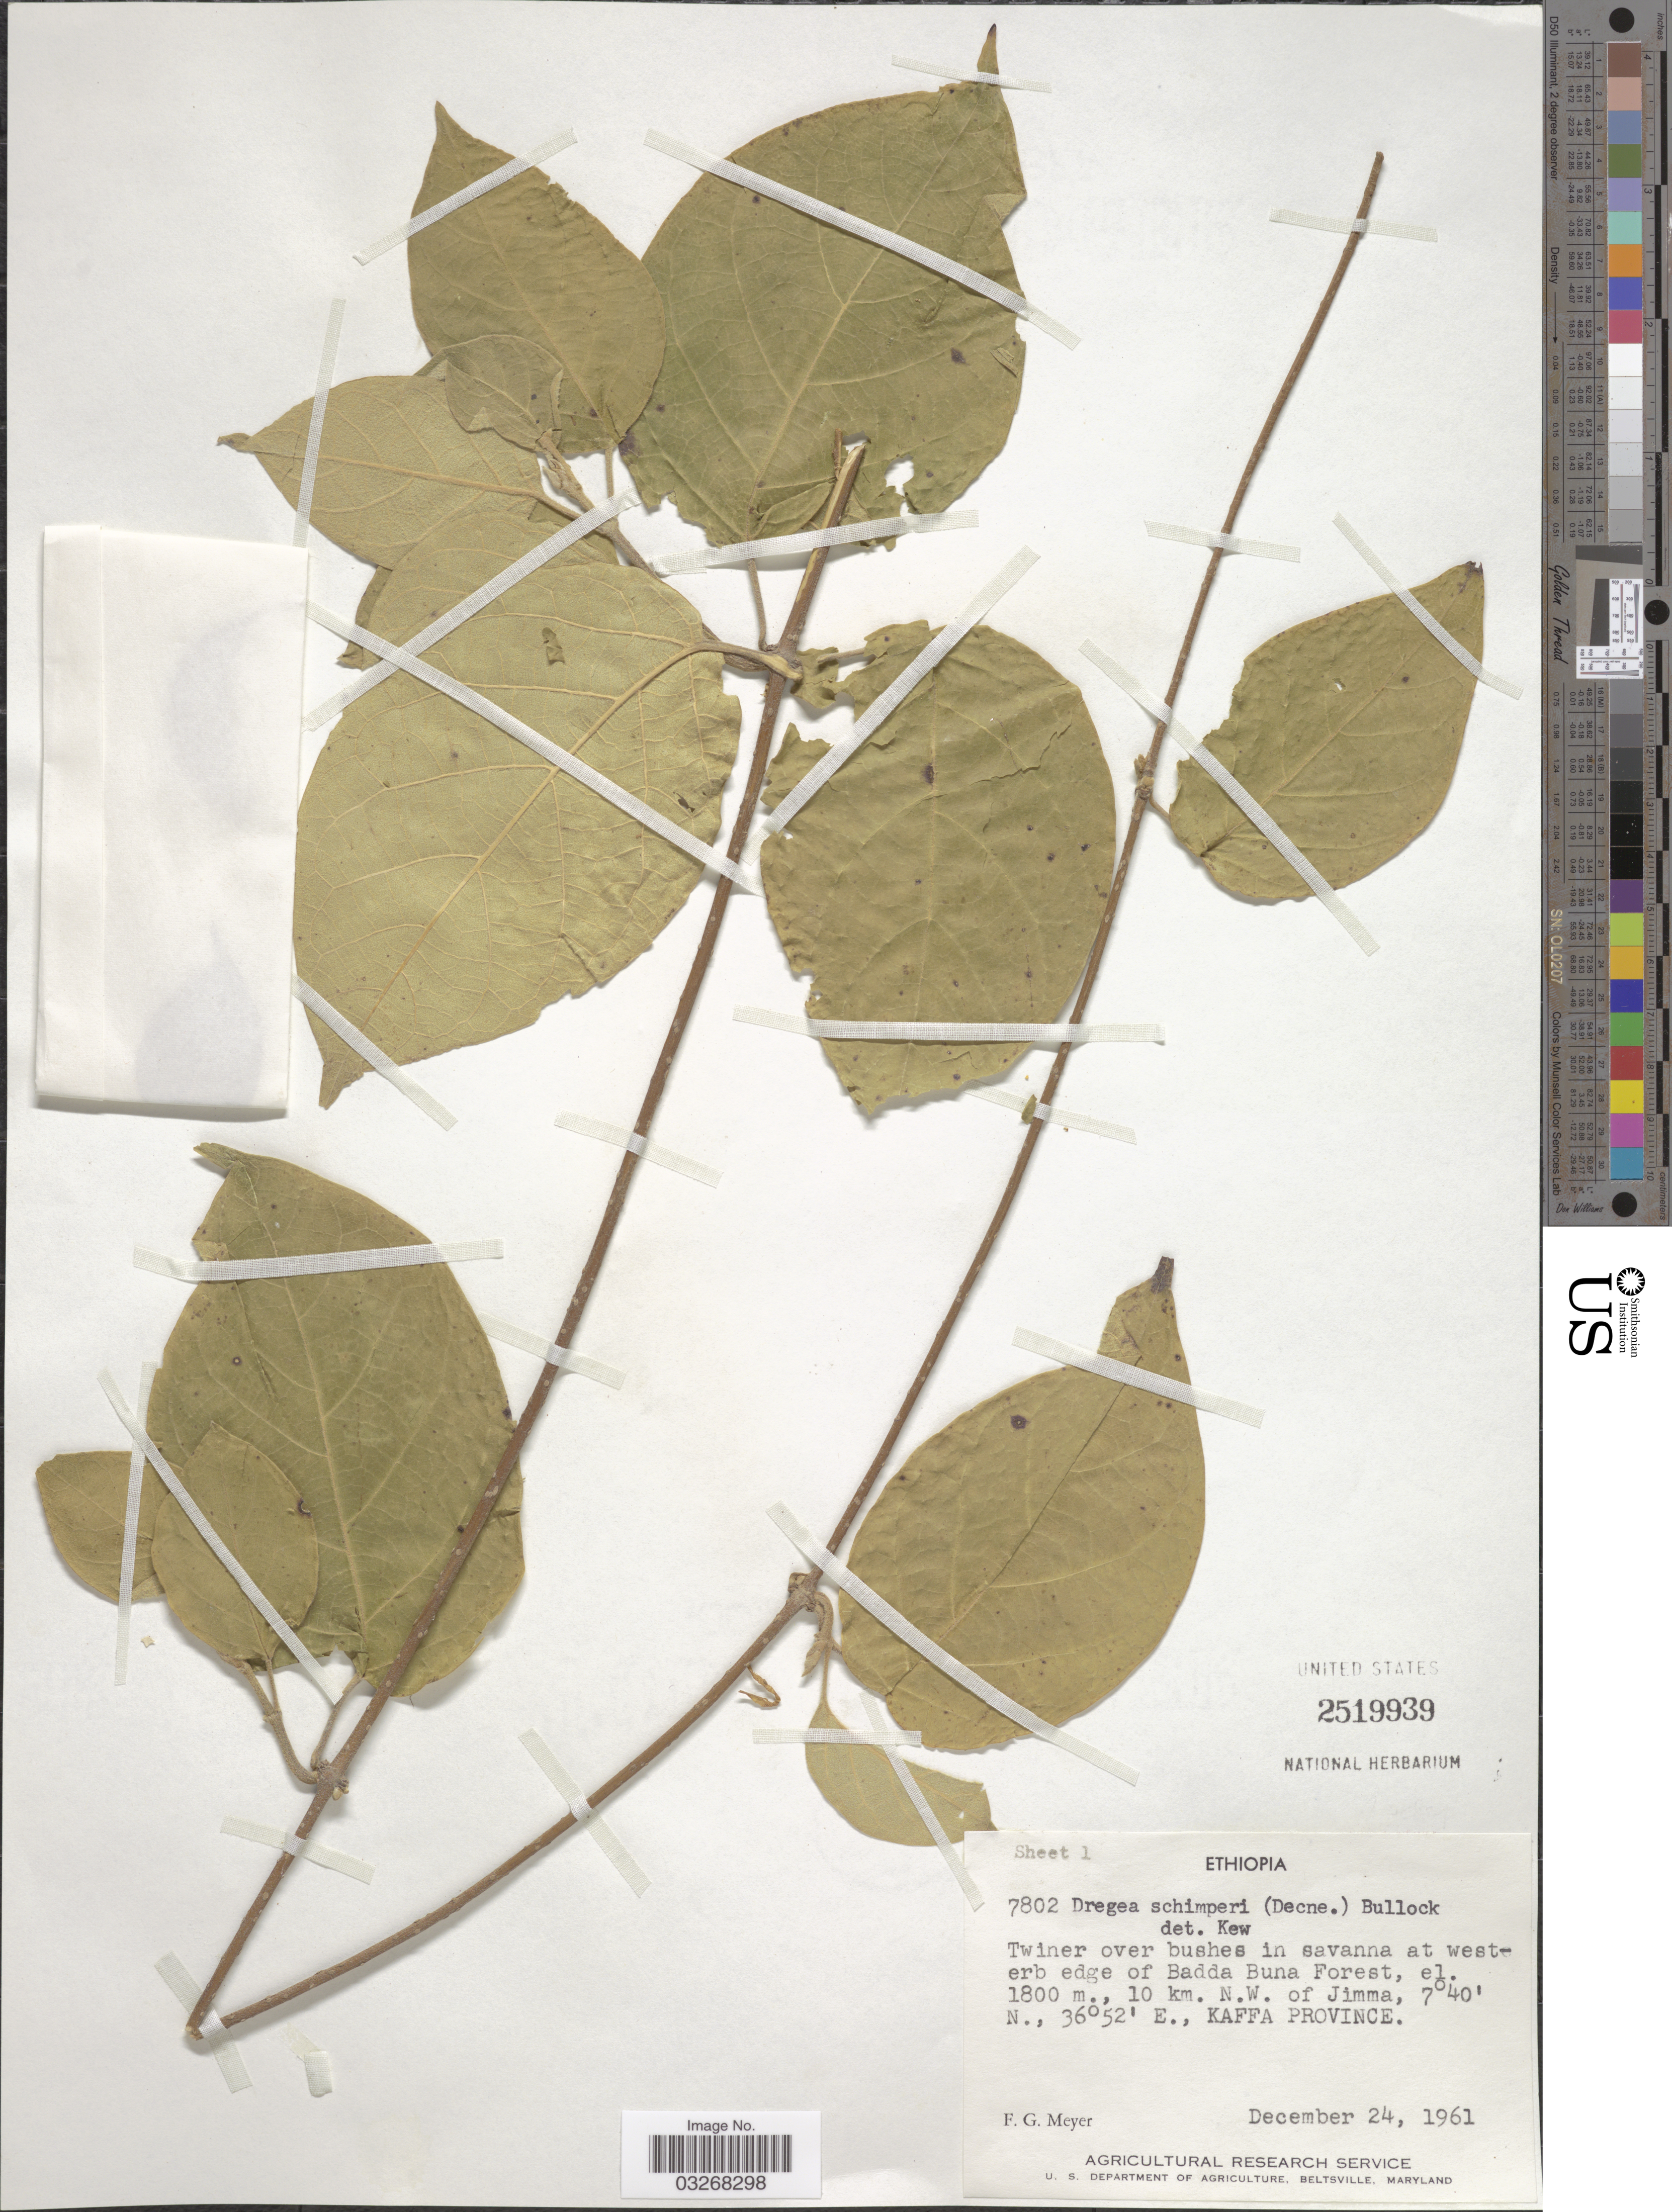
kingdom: Plantae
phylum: Tracheophyta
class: Magnoliopsida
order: Gentianales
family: Apocynaceae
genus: Dregea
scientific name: Dregea schimperi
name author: (Decne.) Bullock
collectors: F. G. Meyer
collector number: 7802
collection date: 1961-12-24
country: Ethiopia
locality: Westerb edge of Badda Buna Forest, 10 km. N. W. of Jimma, Kaffa Province.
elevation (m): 1800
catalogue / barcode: US 2519939